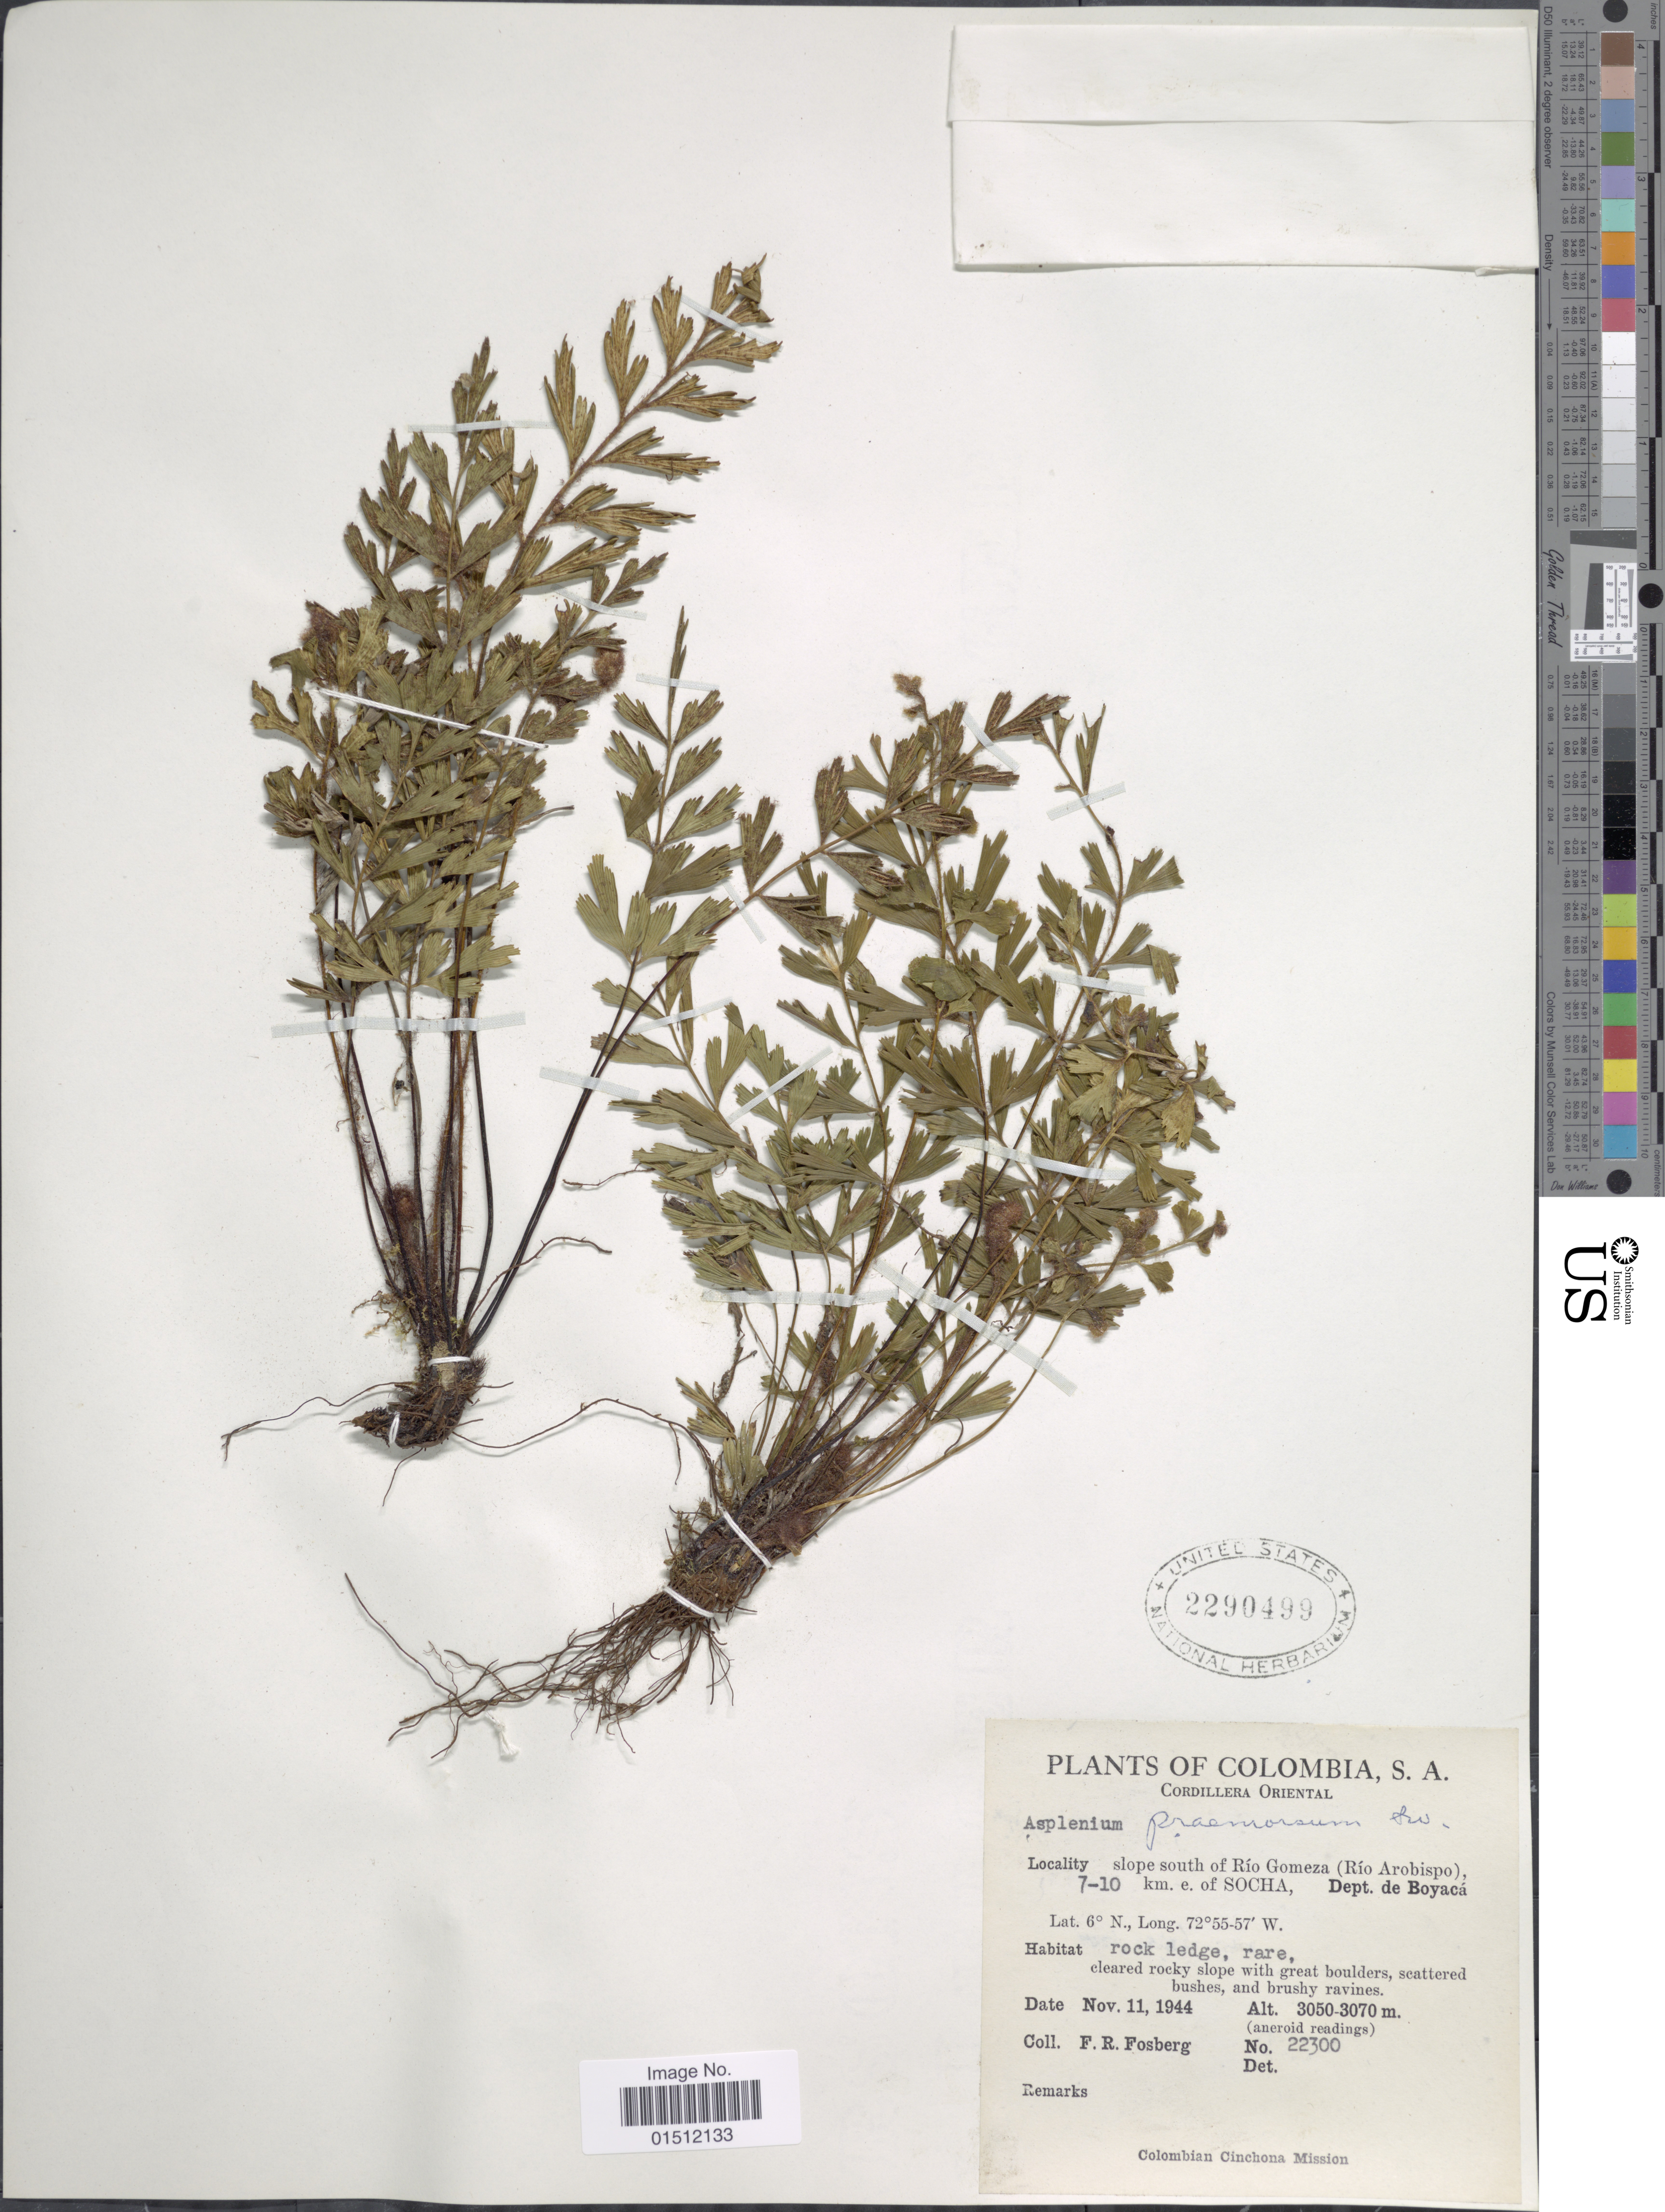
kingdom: Plantae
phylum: Tracheophyta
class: Polypodiopsida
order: Polypodiales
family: Aspleniaceae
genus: Asplenium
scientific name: Asplenium praemorsum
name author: Sw.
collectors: F. R. Fosberg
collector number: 22300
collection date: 1944-11-11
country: Colombia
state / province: Boyacá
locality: Cordillera Oriental, slope south of Rio Gomeza ( Rio Arobispo ) , 7-10 km. e. of Socha, Dept. de Boyaca.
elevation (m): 3050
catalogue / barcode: US 2290499